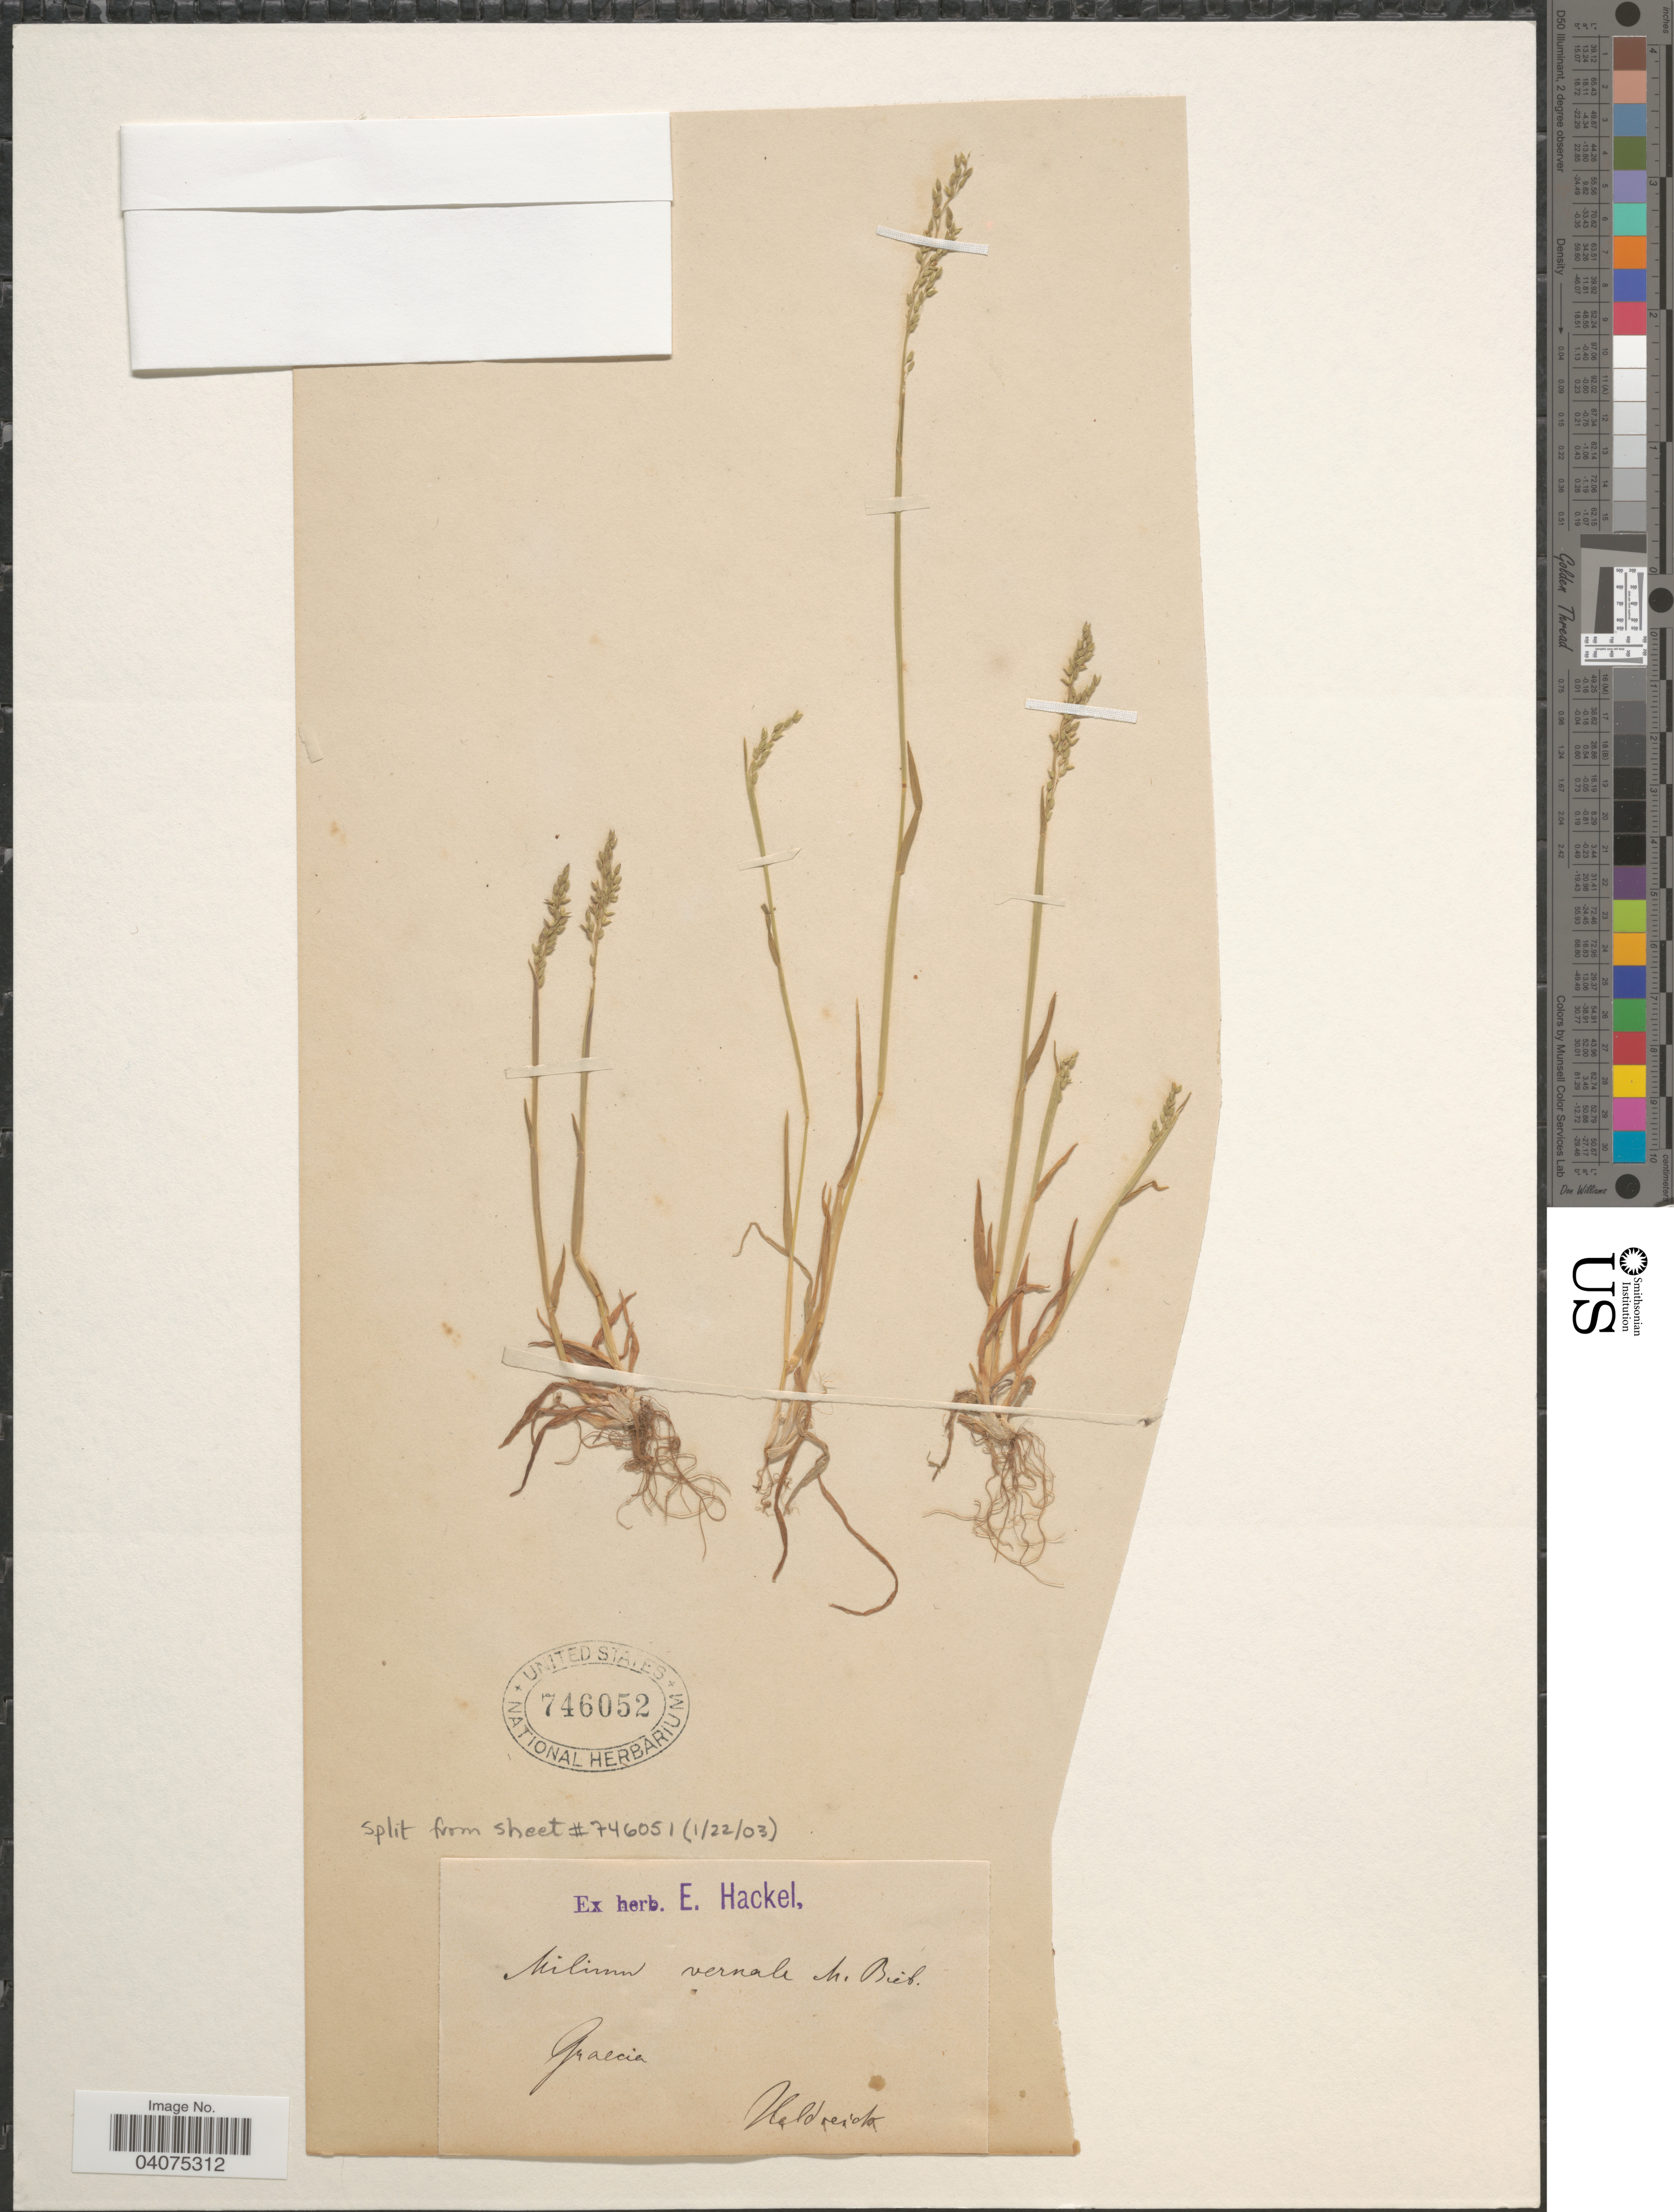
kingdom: Plantae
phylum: Tracheophyta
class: Liliopsida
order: Poales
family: Poaceae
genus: Milium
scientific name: Milium vernale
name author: M. Bieb.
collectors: Heldreich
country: Greece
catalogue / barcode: US 746052